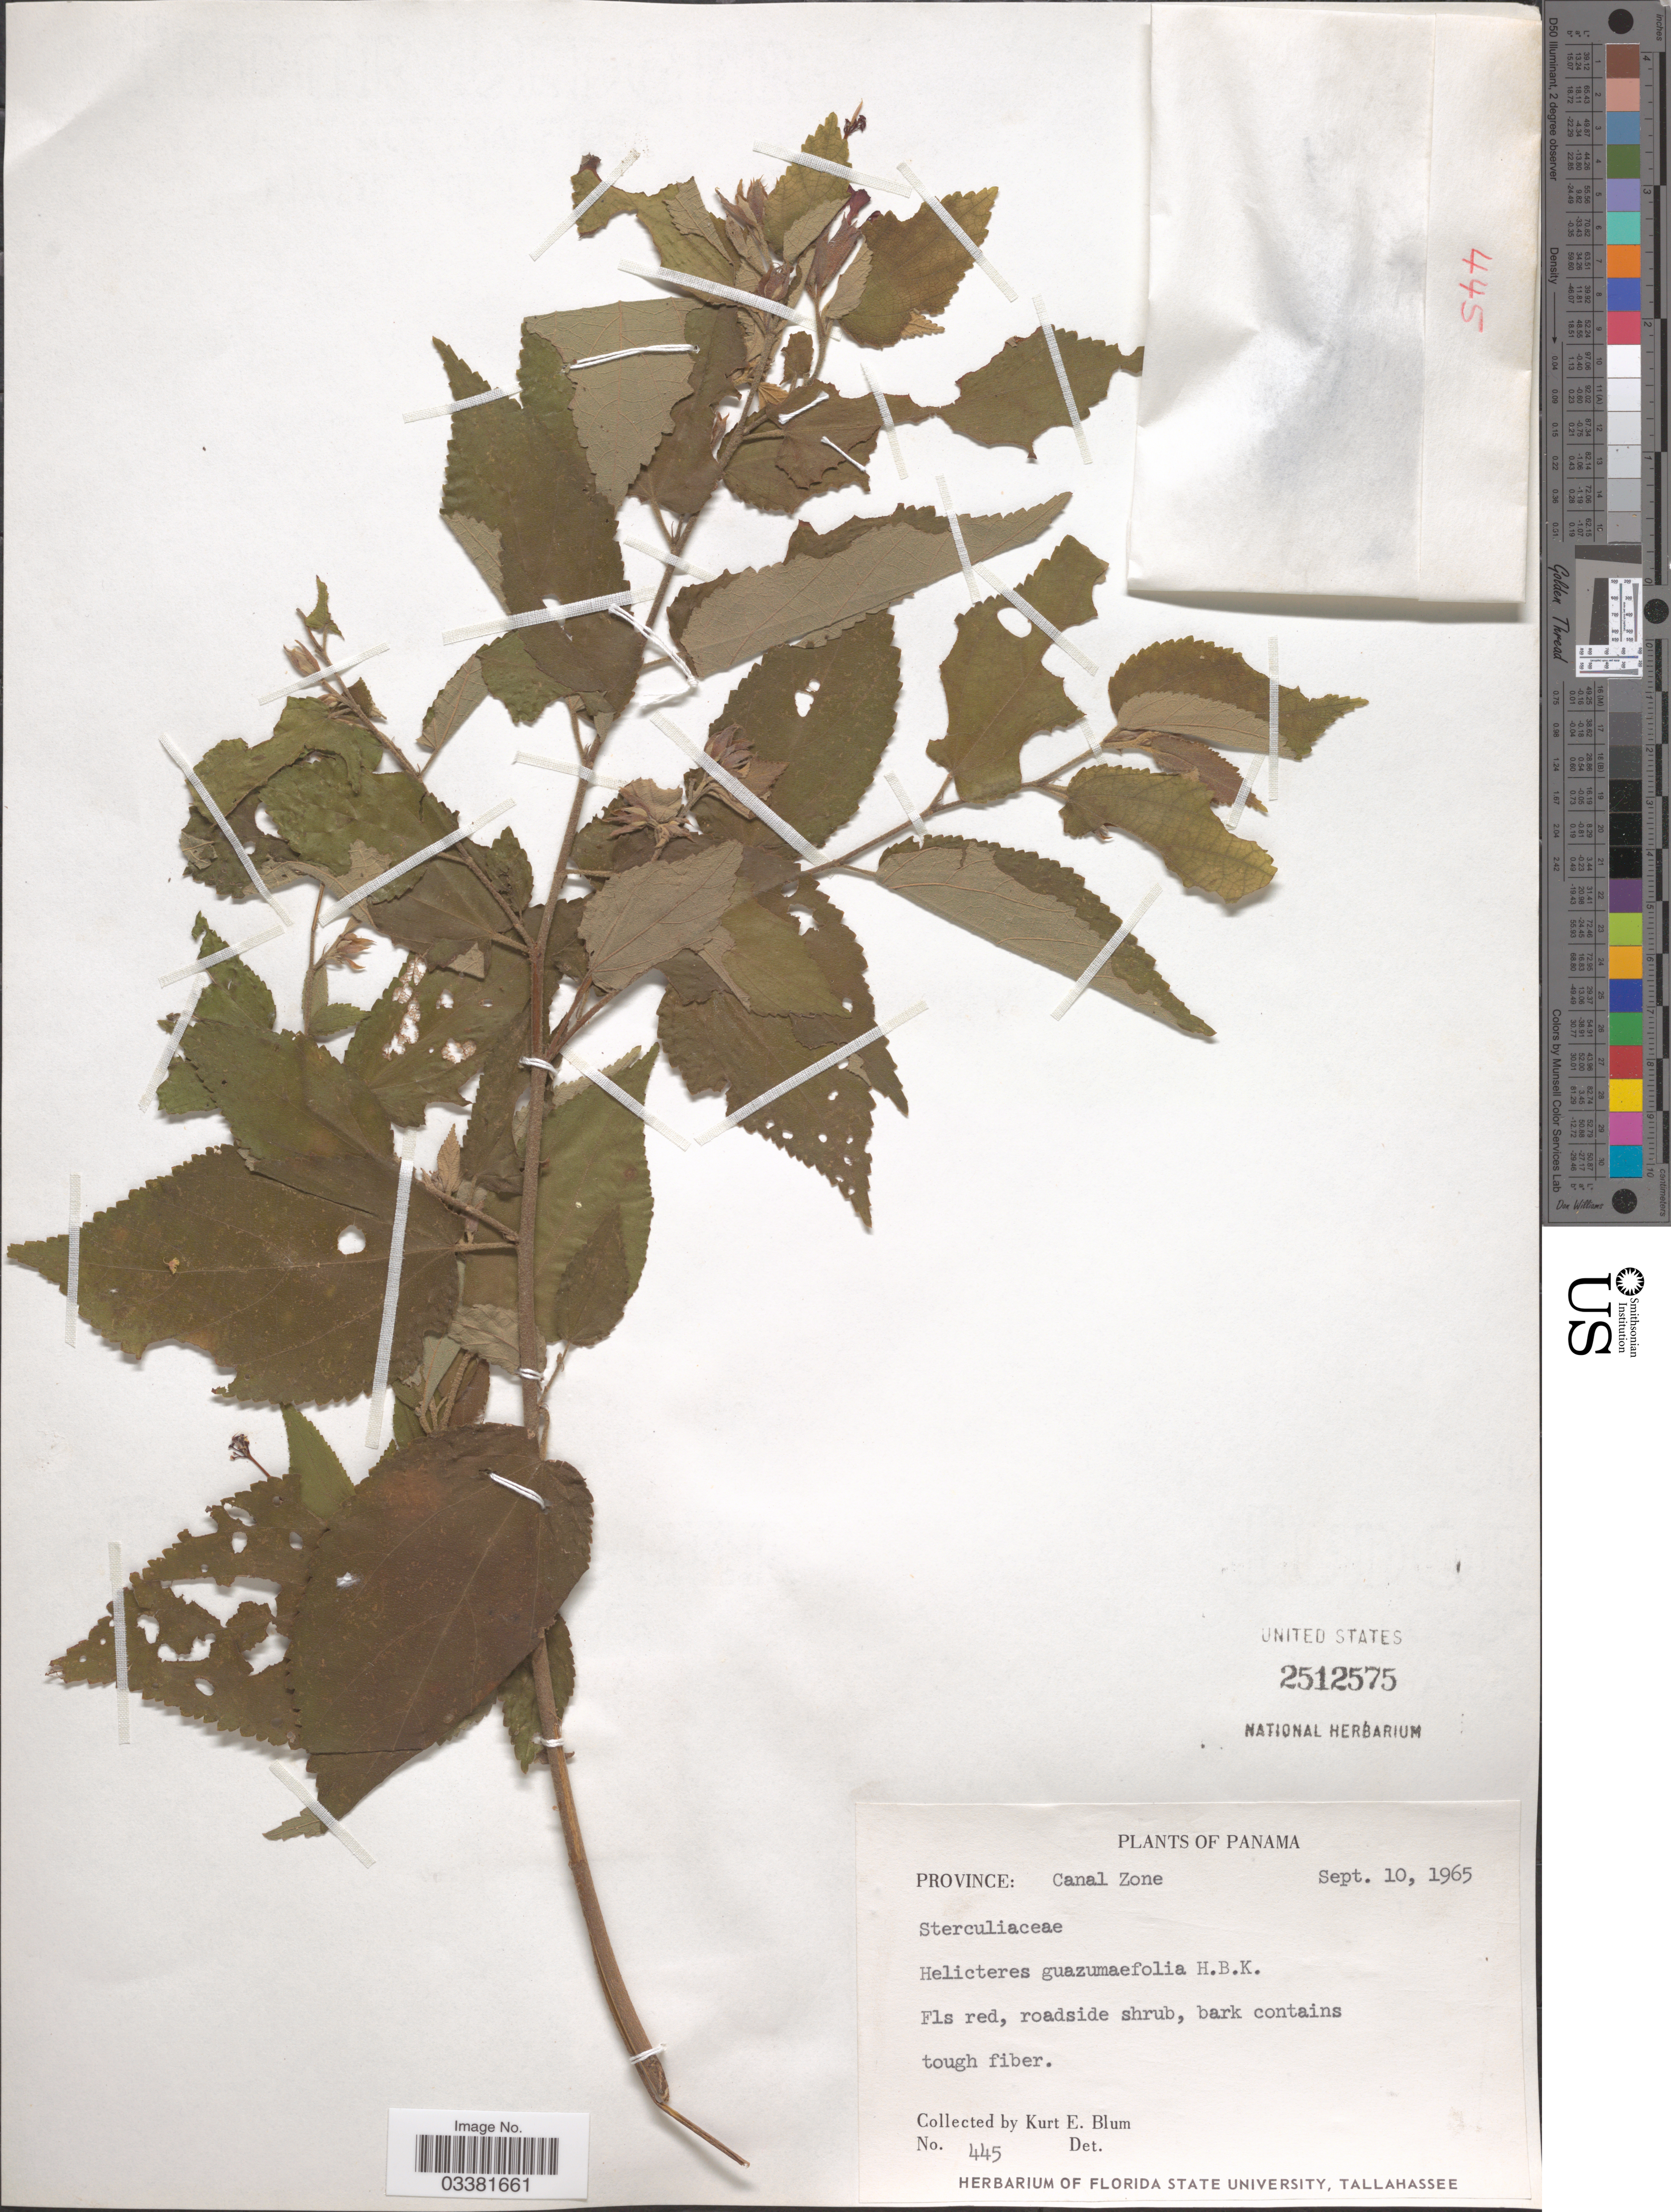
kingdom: Plantae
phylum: Tracheophyta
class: Magnoliopsida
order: Malvales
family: Malvaceae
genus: Helicteres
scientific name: Helicteres guazumifolia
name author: Kunth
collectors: K. E. Blum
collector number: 445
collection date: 1965-09-10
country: Panama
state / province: Colón / Panamá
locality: Canal Zone.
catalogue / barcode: US 2512575